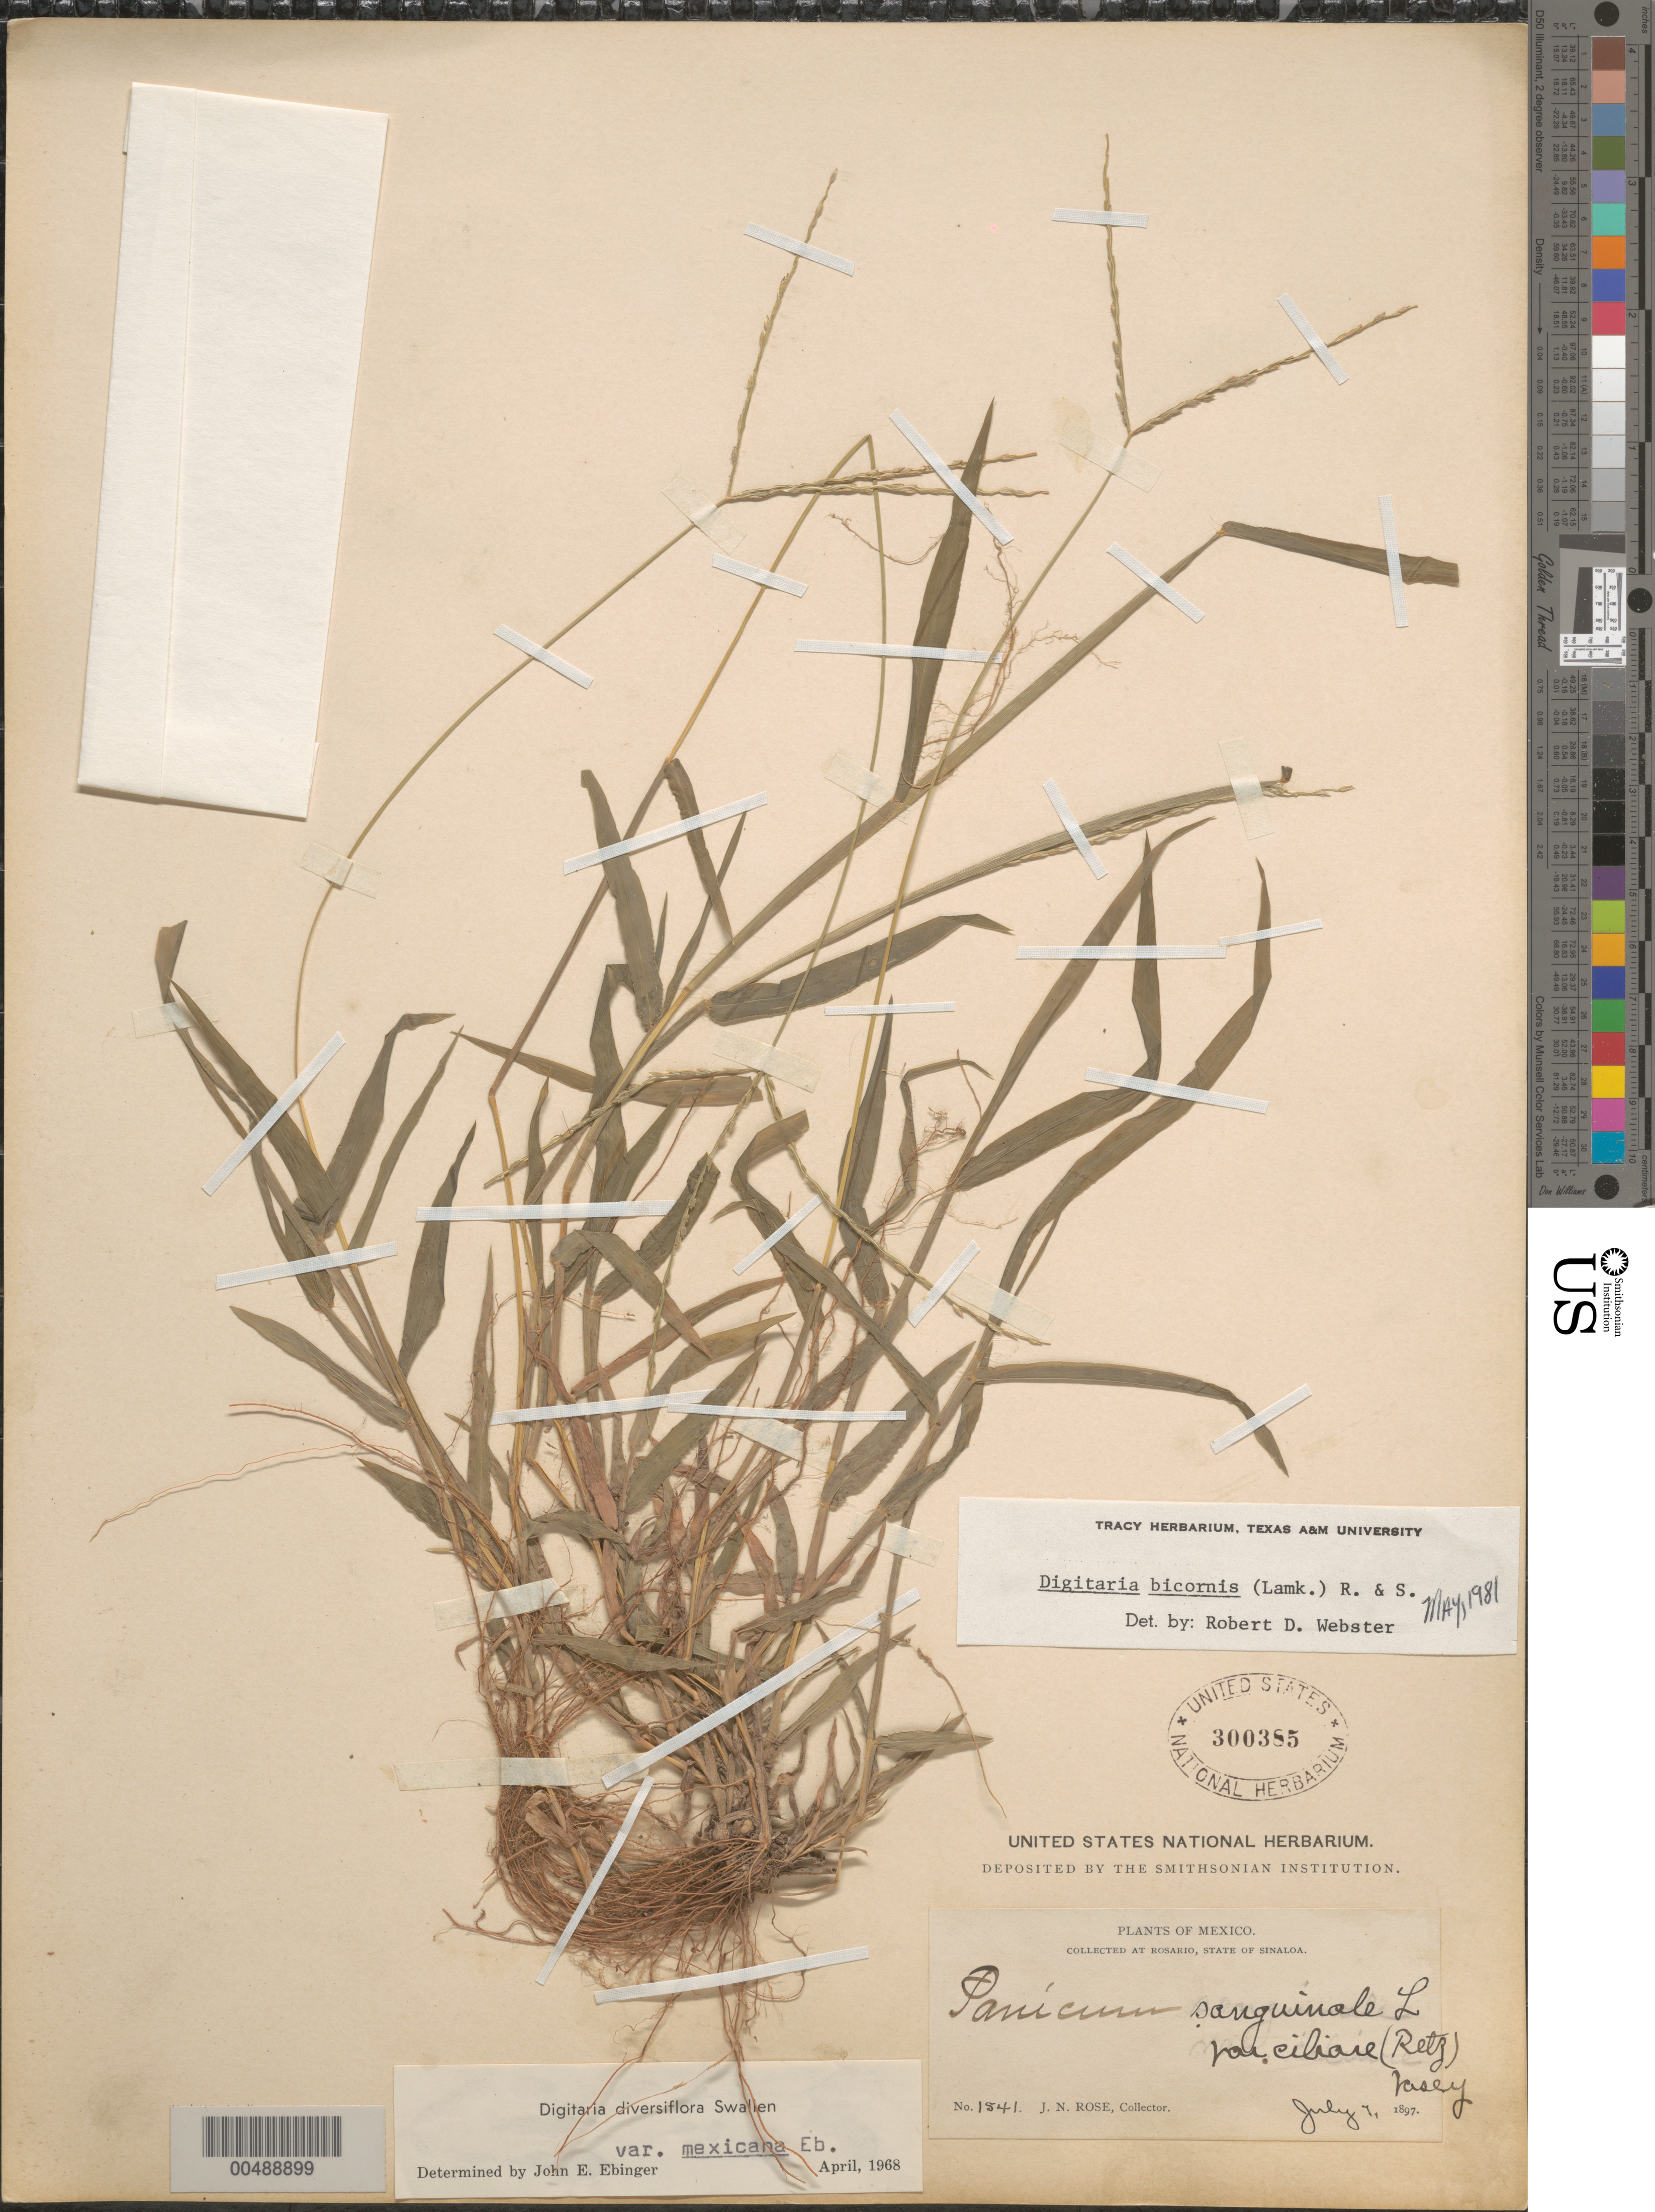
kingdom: Plantae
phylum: Tracheophyta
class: Liliopsida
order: Poales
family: Poaceae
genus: Digitaria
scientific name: Digitaria bicornis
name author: (Lam.) Roem. & Schult.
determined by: Webster, Robert D.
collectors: J. N. Rose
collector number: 1541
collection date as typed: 7 Jul 1897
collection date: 1897-07-07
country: Mexico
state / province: Sinaloa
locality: Rosario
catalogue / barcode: US 300385